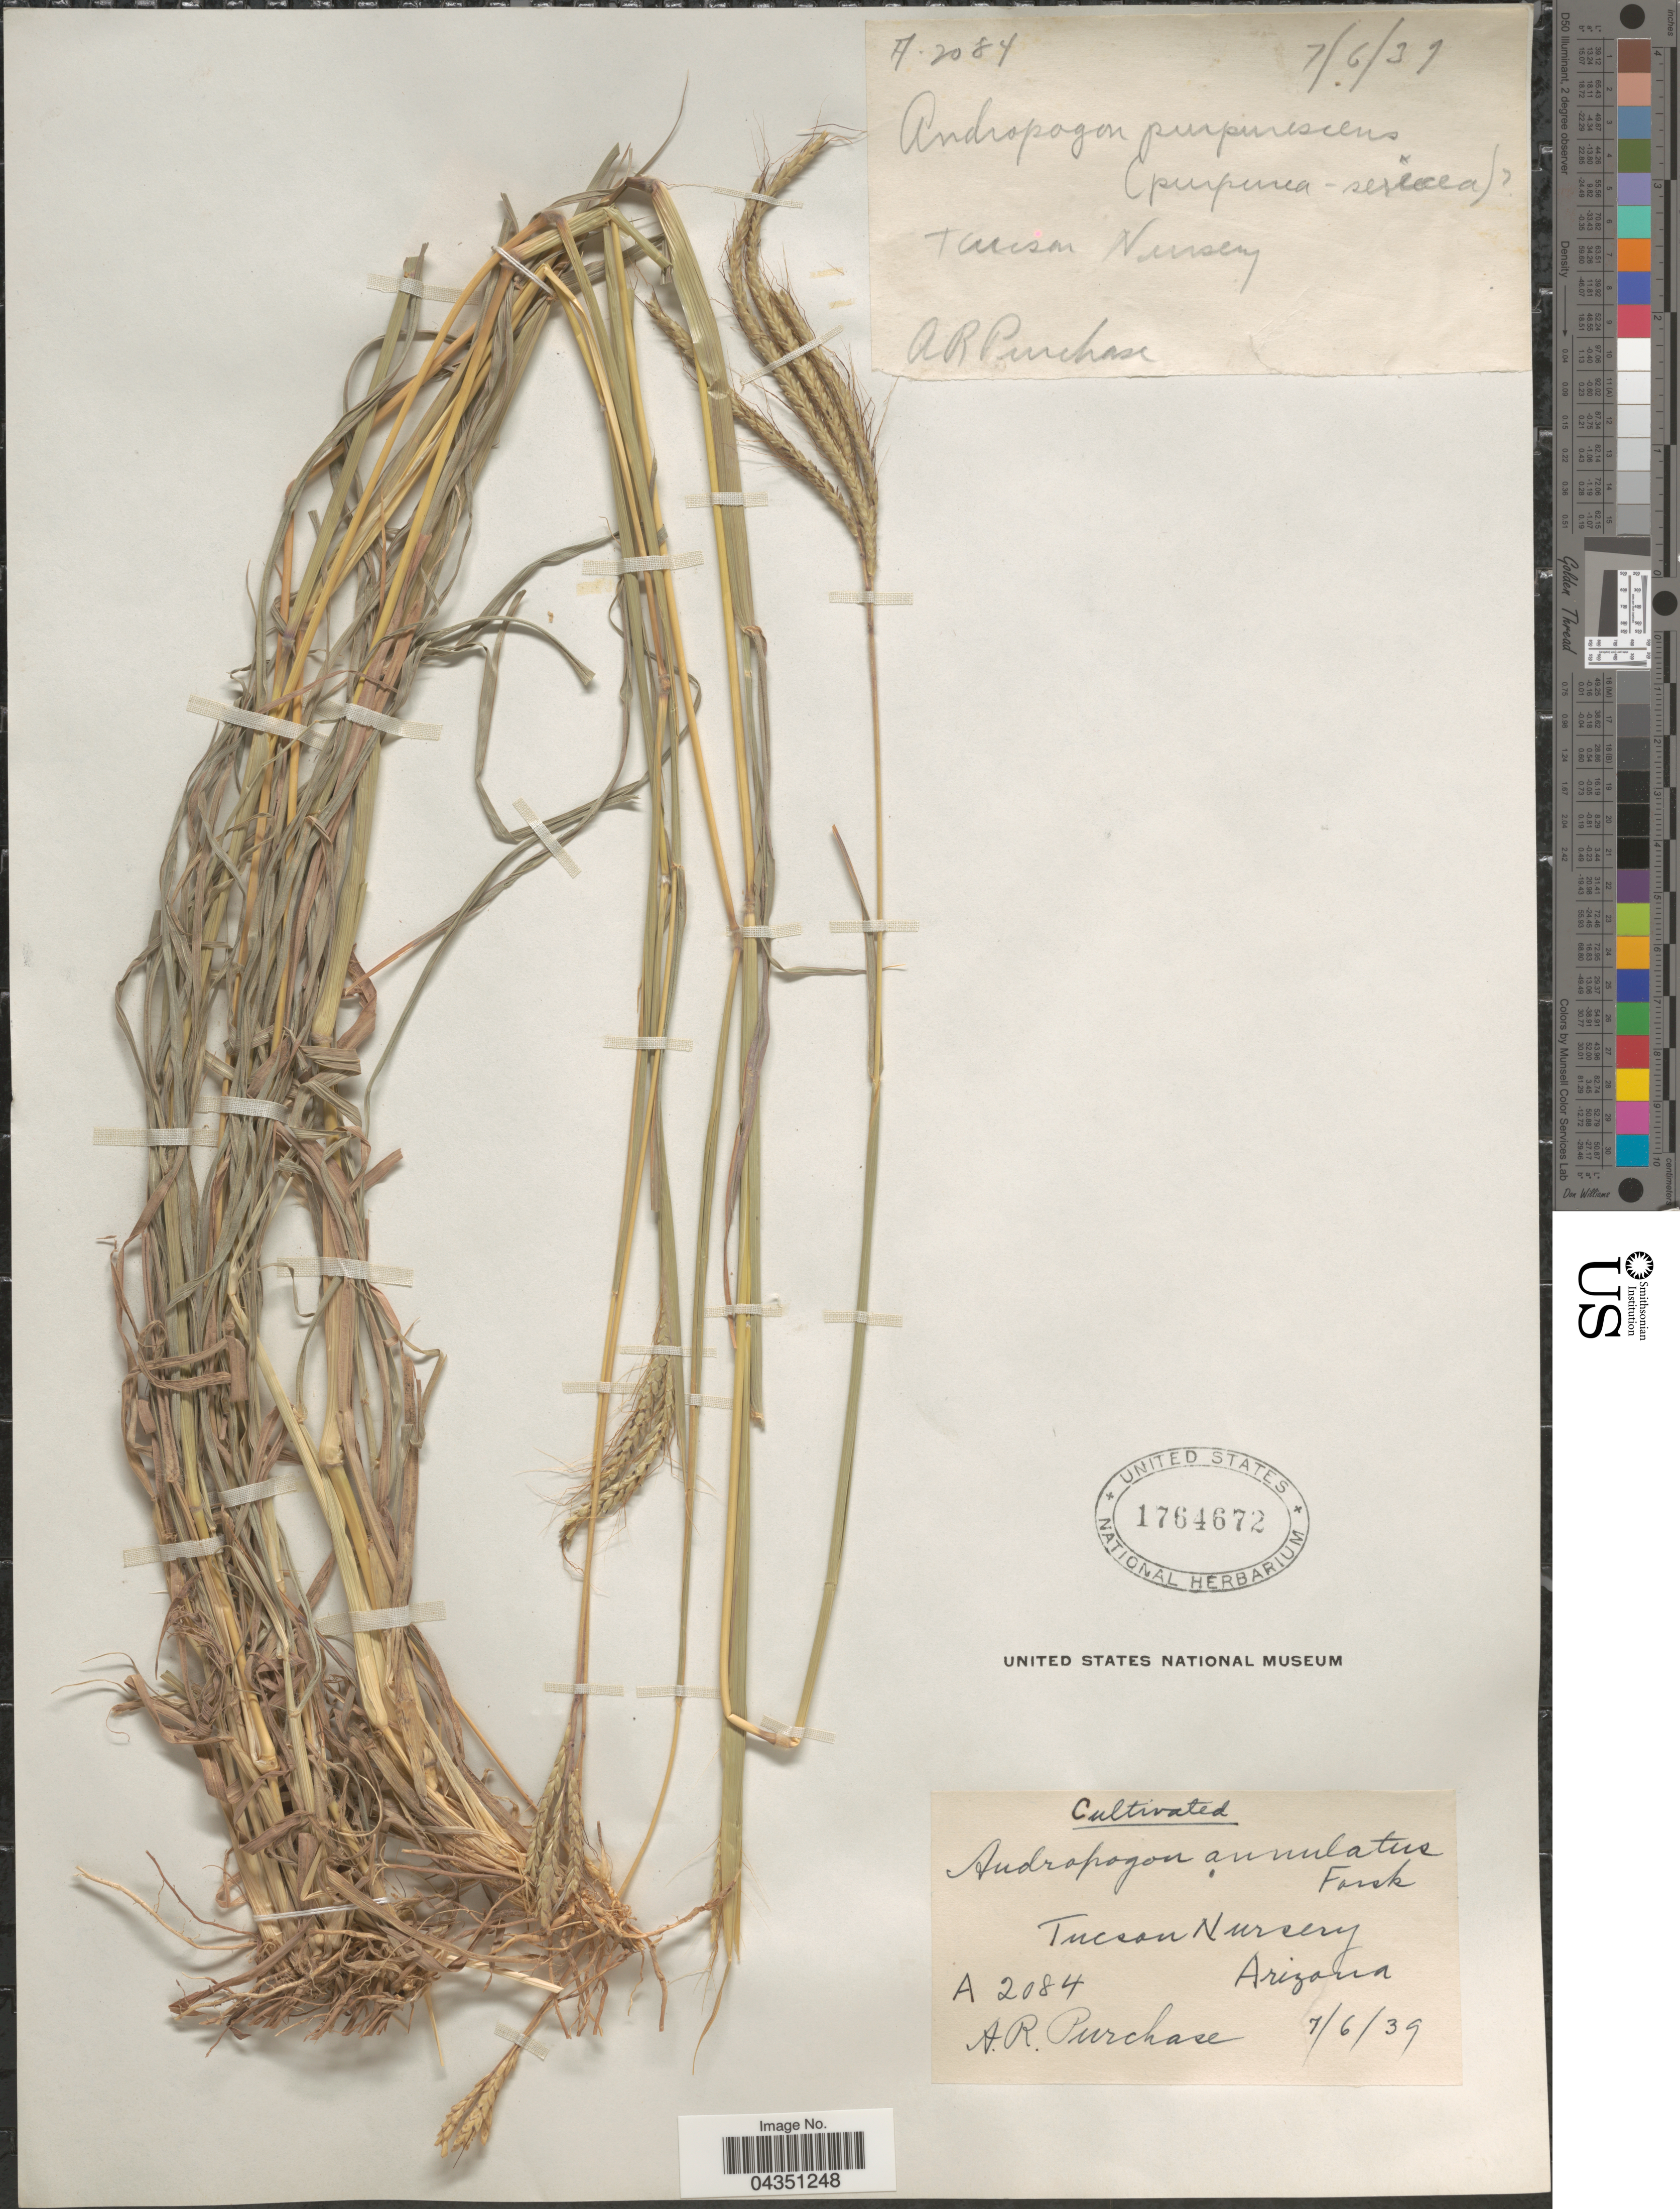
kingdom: Plantae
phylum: Tracheophyta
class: Liliopsida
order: Poales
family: Poaceae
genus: Dichanthium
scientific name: Dichanthium aristatum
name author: (Poir.) C.E. Hubb.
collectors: A. Purchase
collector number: A2084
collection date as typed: Transcribed d/m/y: 6/7/39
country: United States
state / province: Arizona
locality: Tucson Nursery.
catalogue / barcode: US 1764672